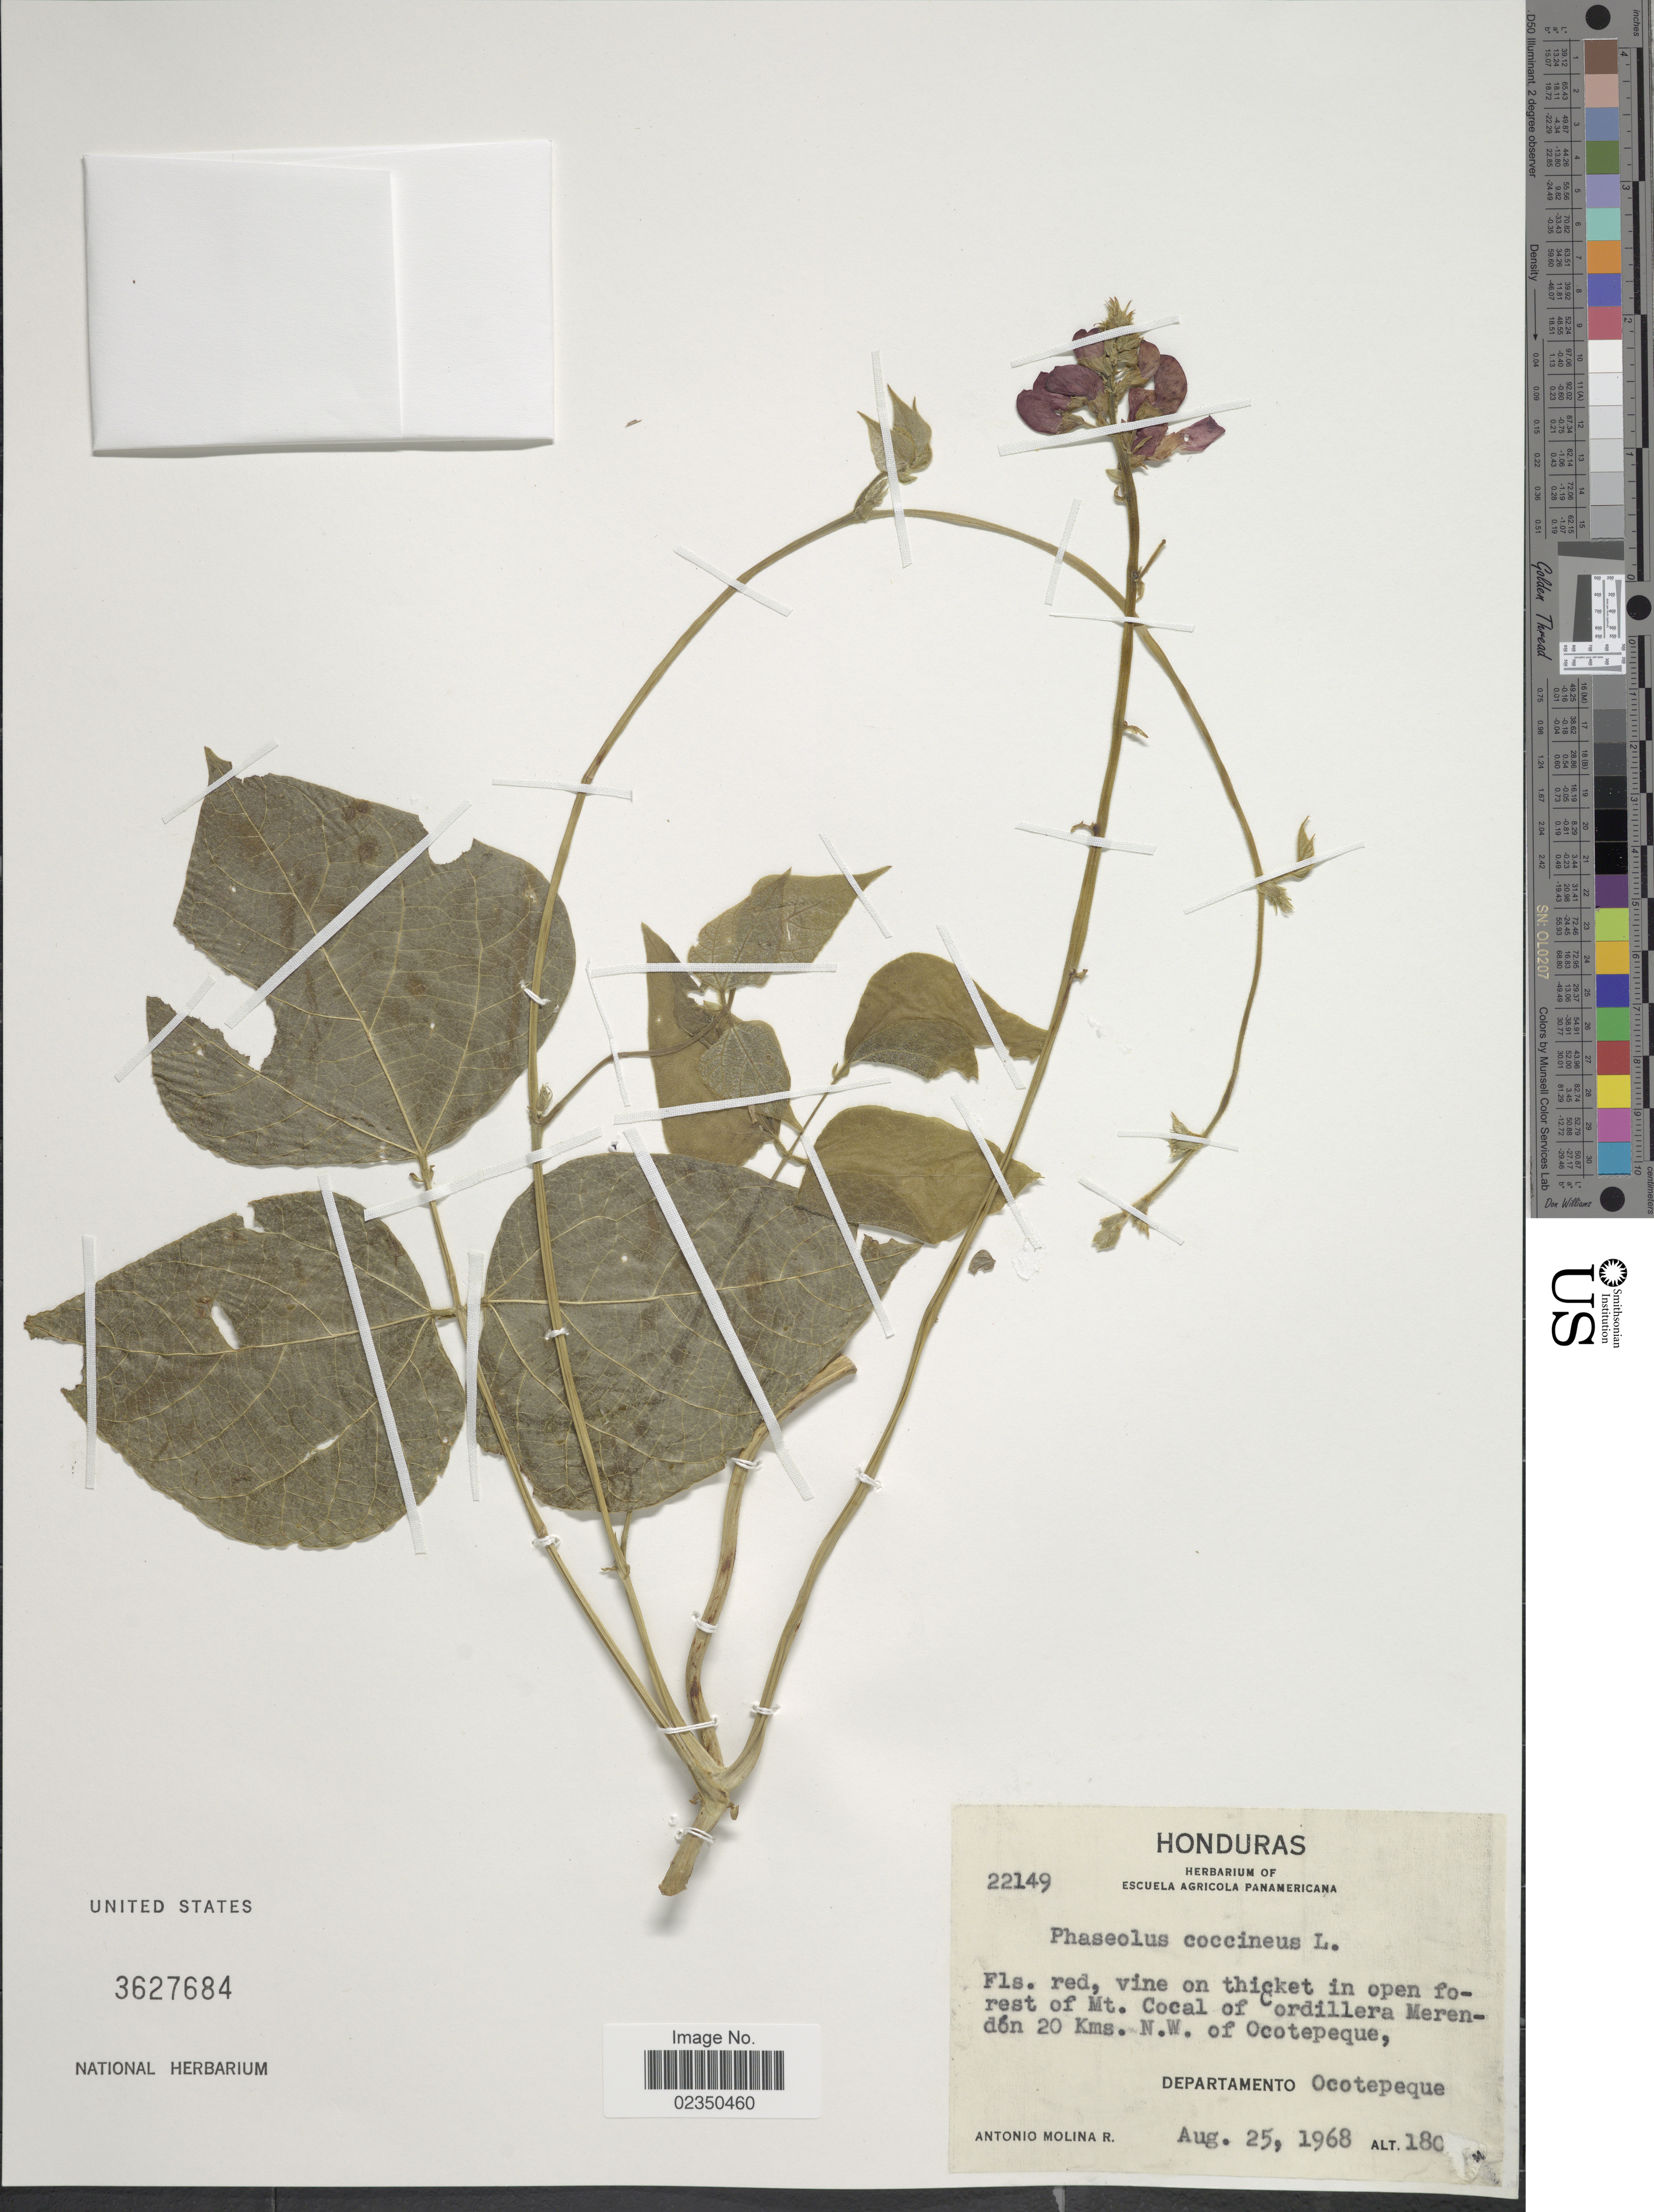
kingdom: Plantae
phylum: Tracheophyta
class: Magnoliopsida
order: Fabales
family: Fabaceae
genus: Phaseolus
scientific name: Phaseolus coccineus var. coccineus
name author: L.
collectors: A. Molina R.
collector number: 22149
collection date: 1968-08-25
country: Honduras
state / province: Ocotepeque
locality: In open forest of Mt. Cocal of Cordillera Merendon 20 Kms. N.W. of Ocotepeque.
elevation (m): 180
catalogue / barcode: US 3627684